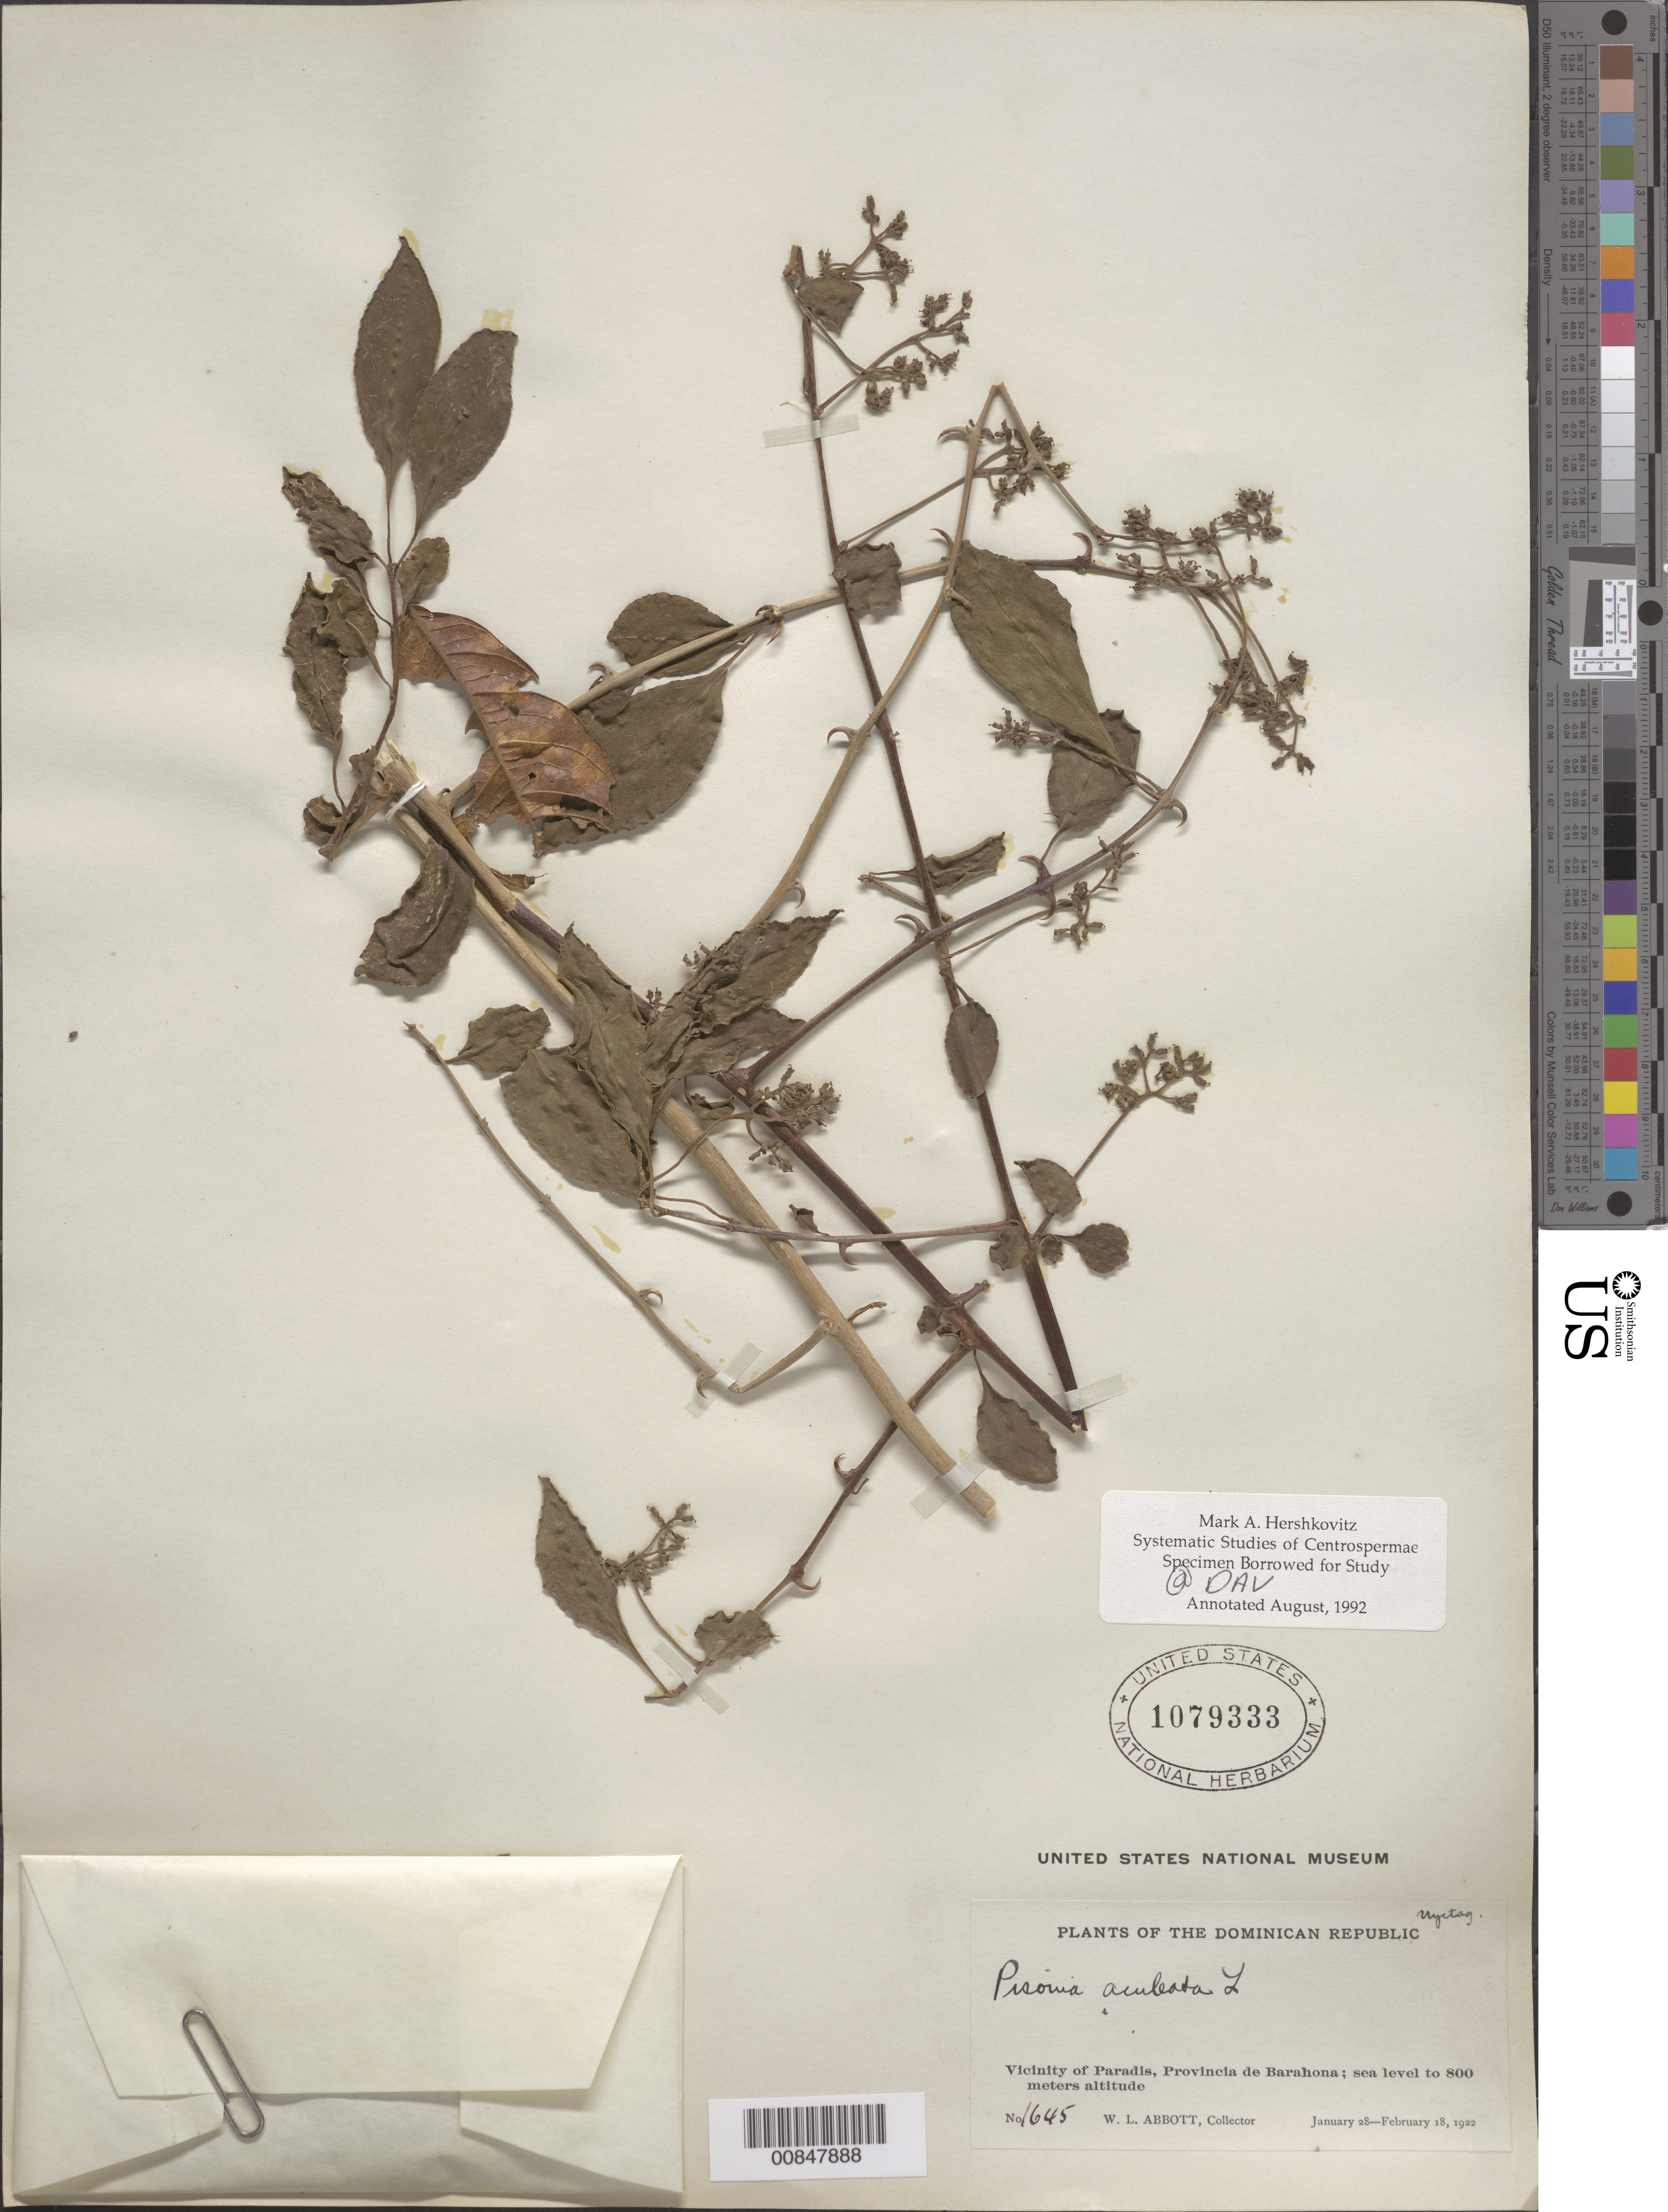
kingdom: Plantae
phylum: Tracheophyta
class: Magnoliopsida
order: Caryophyllales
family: Nyctaginaceae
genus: Pisonia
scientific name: Pisonia aculeata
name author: L.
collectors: W. L. Abbott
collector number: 1645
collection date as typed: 28 Jan 1922 to 18 Feb 1922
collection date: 1922-01-28/1922-02-18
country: Dominican Republic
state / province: Barahona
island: Hispaniola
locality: Vicinity of Paradis.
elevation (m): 0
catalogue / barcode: US 1079333